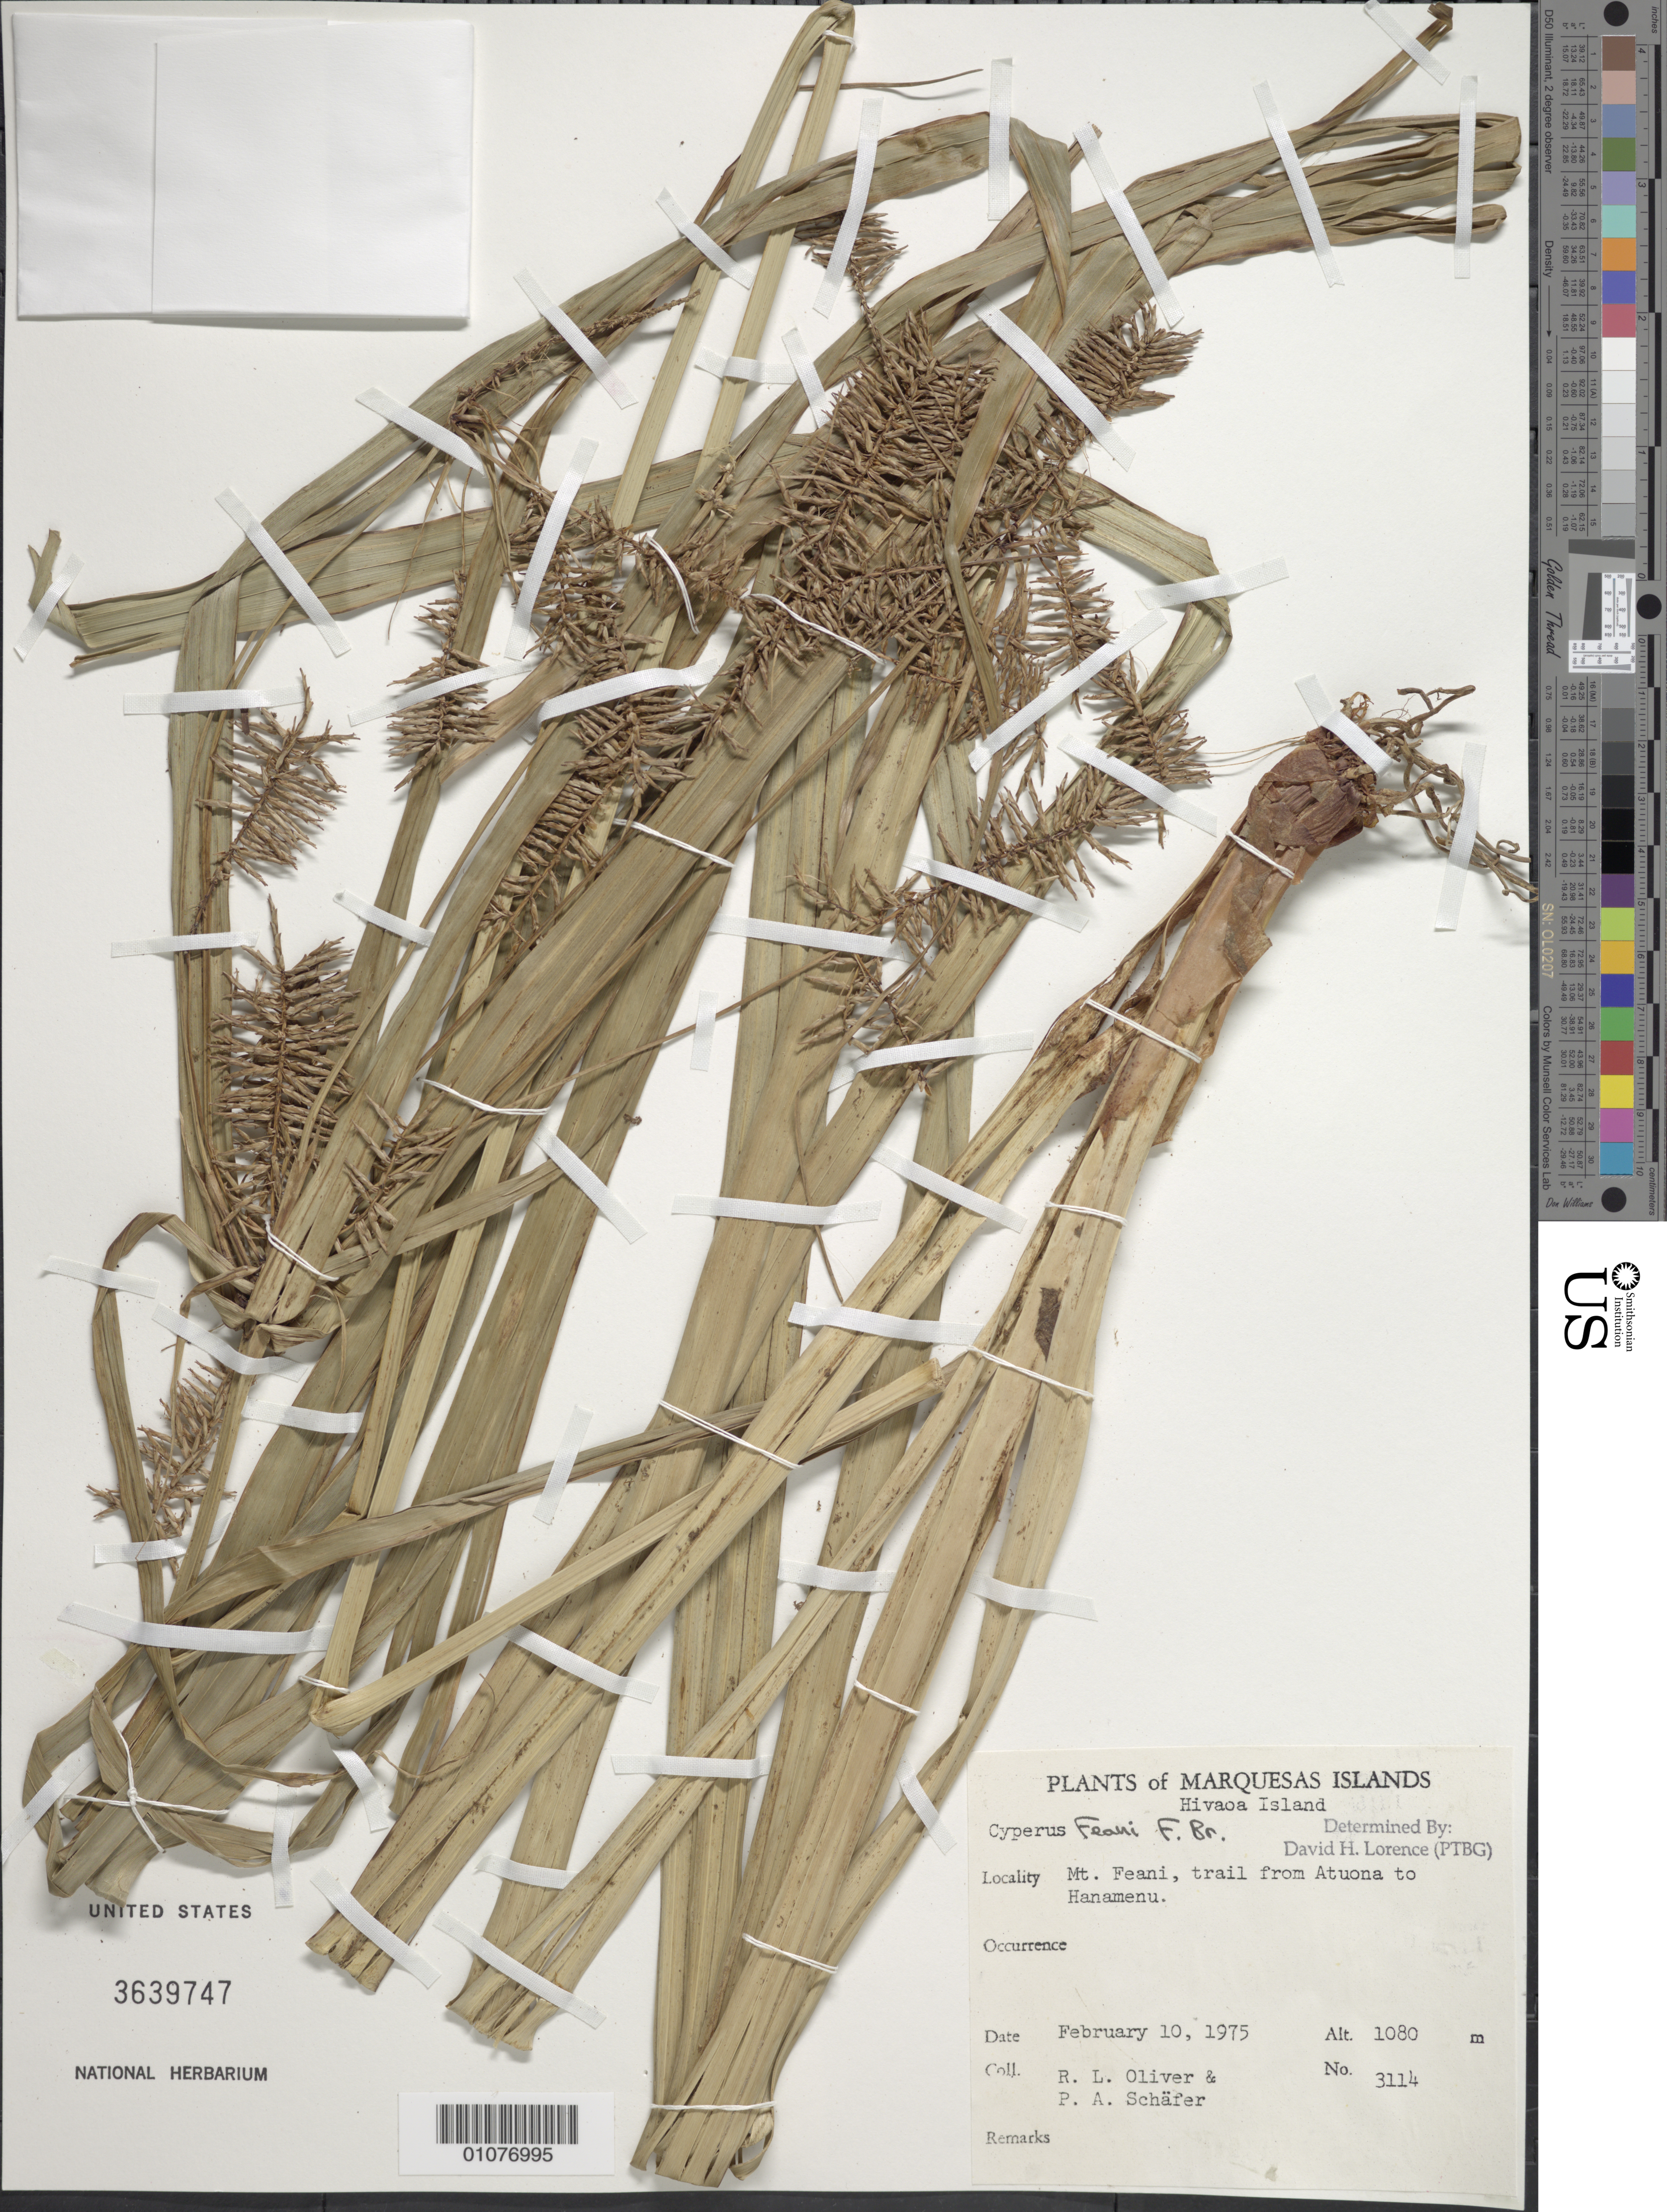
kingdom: Plantae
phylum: Tracheophyta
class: Liliopsida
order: Poales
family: Cyperaceae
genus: Cyperus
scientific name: Cyperus feani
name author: F. Br.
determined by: Lorence, David H., (PTBG), National Tropical Botanical Garden (UNITED STATES)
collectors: R. L. Oliver & P. A. Schäfer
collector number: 3114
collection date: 1975-02-10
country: French Polynesia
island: Hiva Oa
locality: Mt. Feani, trail from Atuona to Hanamenu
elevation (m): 1080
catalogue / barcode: US 3639747